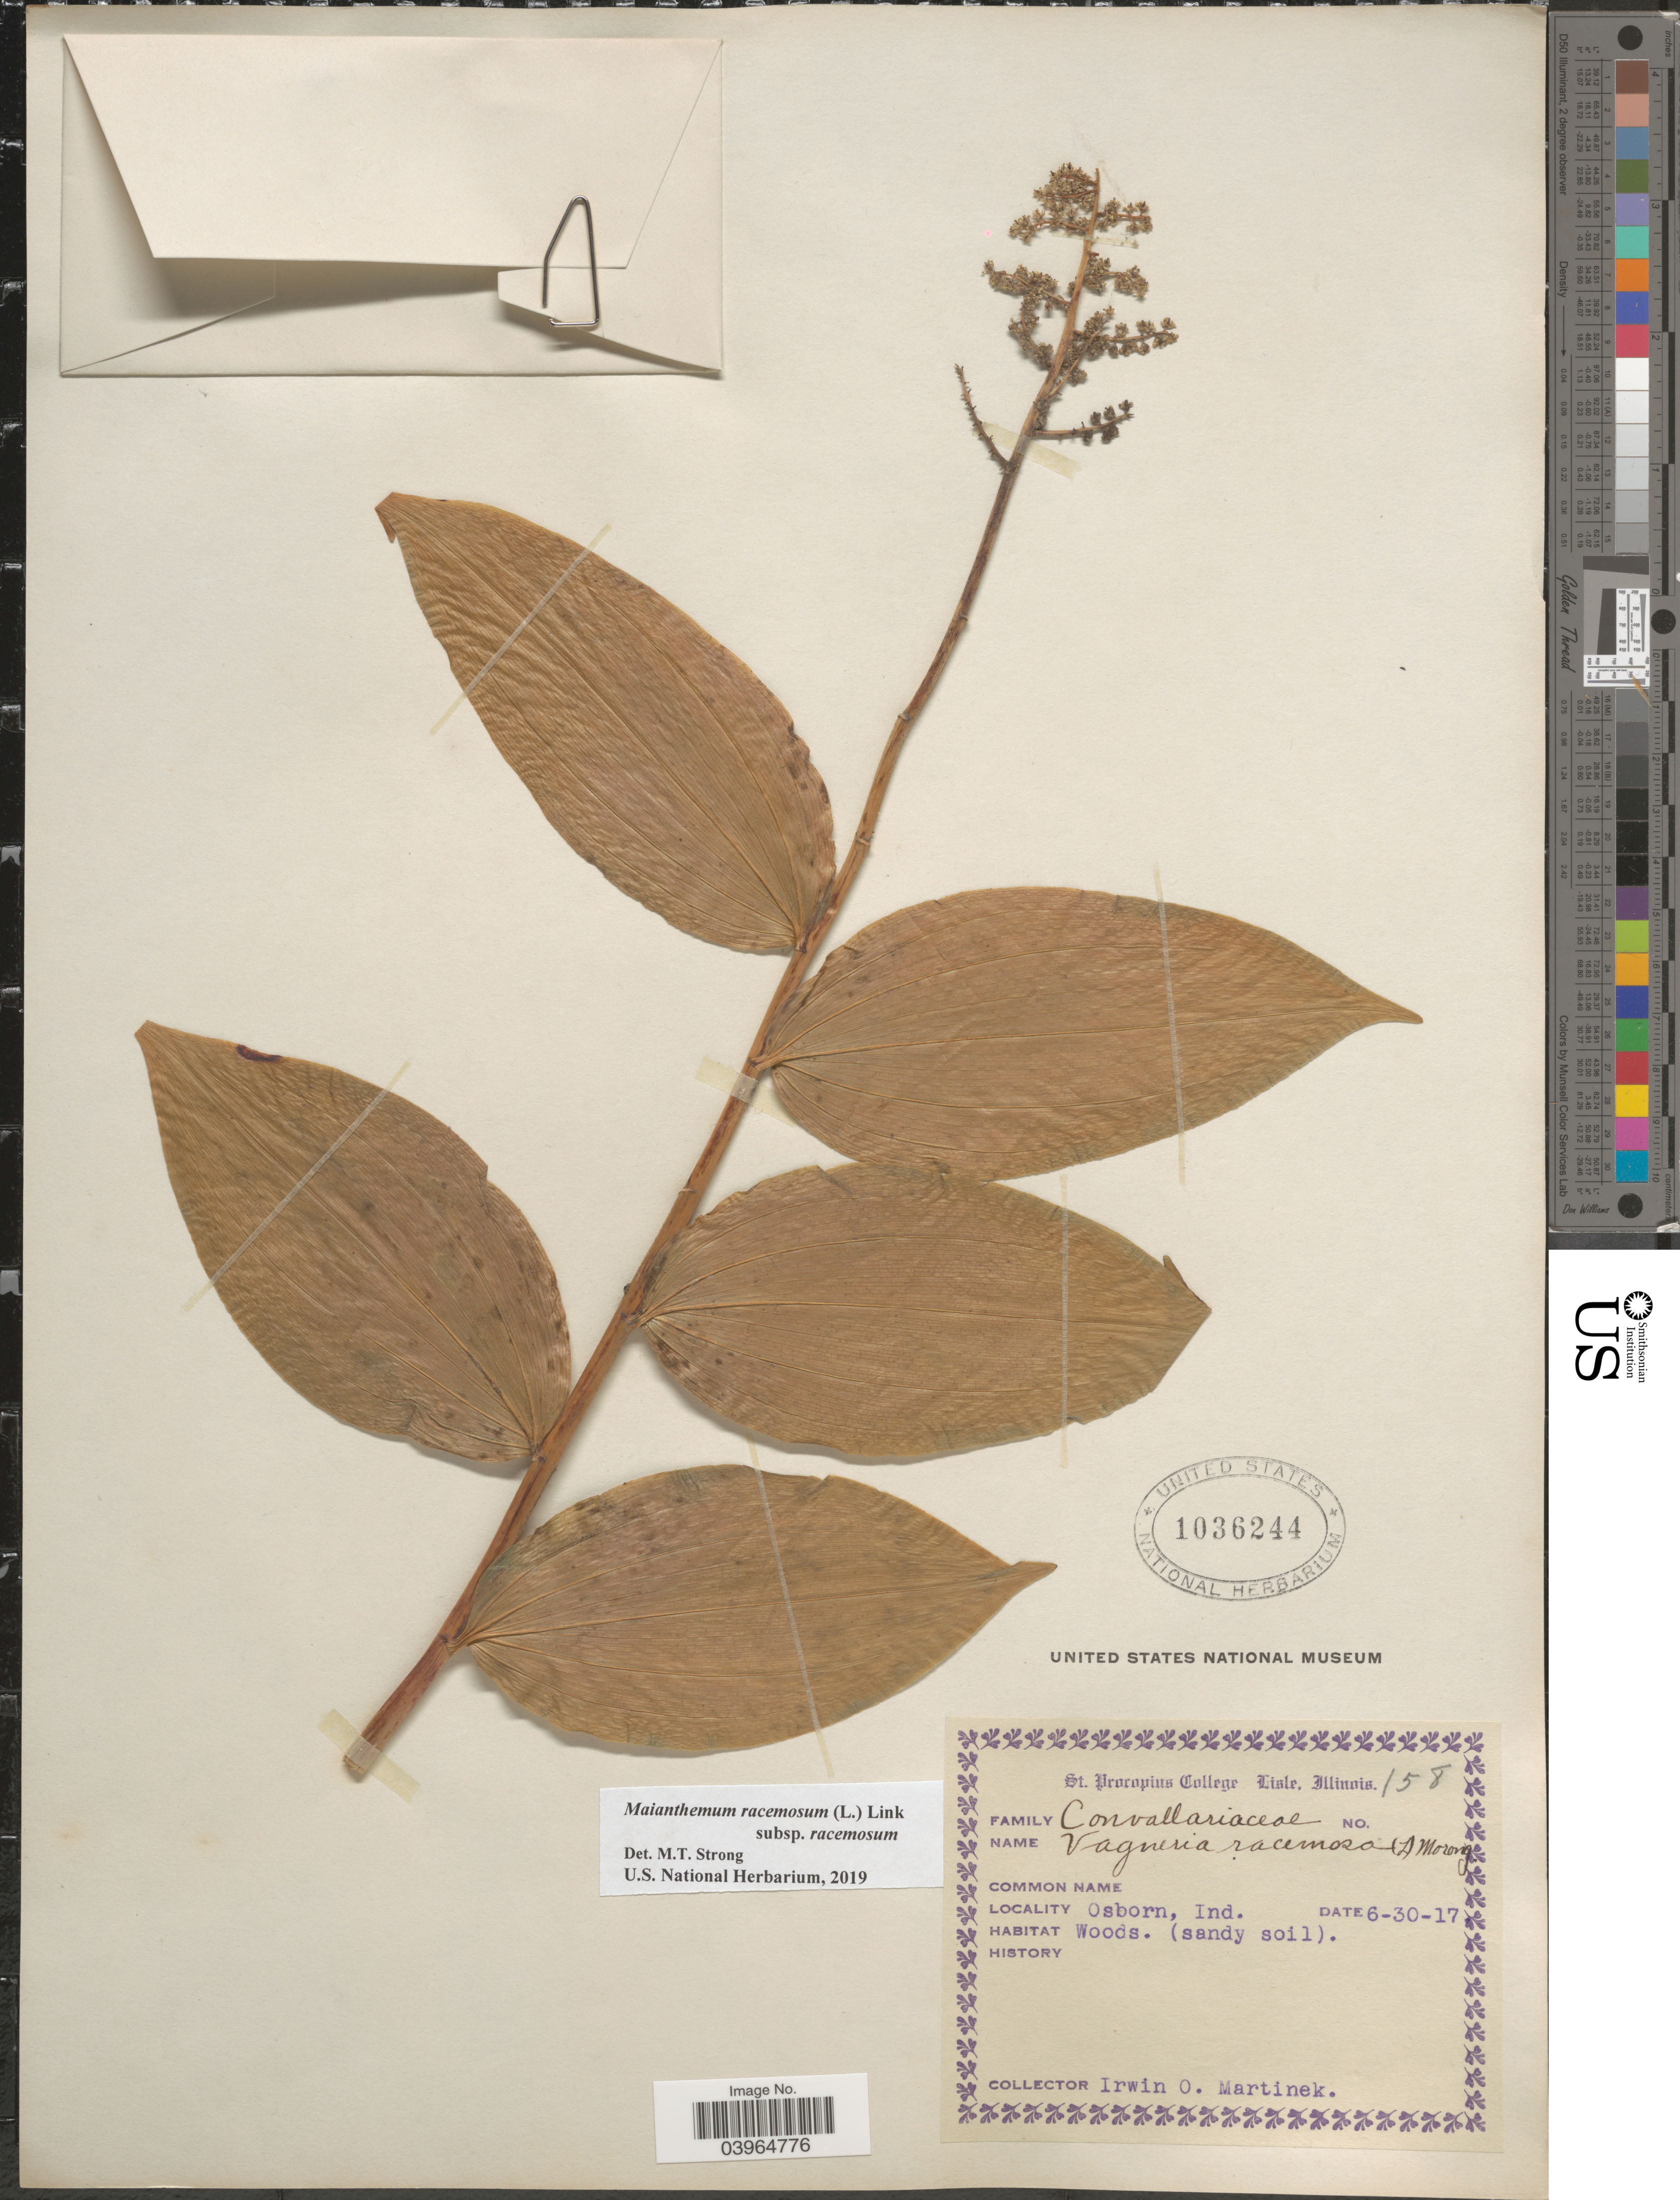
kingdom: Plantae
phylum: Tracheophyta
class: Liliopsida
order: Asparagales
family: Asparagaceae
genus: Maianthemum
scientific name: Maianthemum racemosum subsp. racemosum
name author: (L.) Link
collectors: I. Martinek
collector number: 158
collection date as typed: Transcribed d/m/y: 30/6/17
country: United States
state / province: Indiana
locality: Osborn.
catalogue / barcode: US 1036244